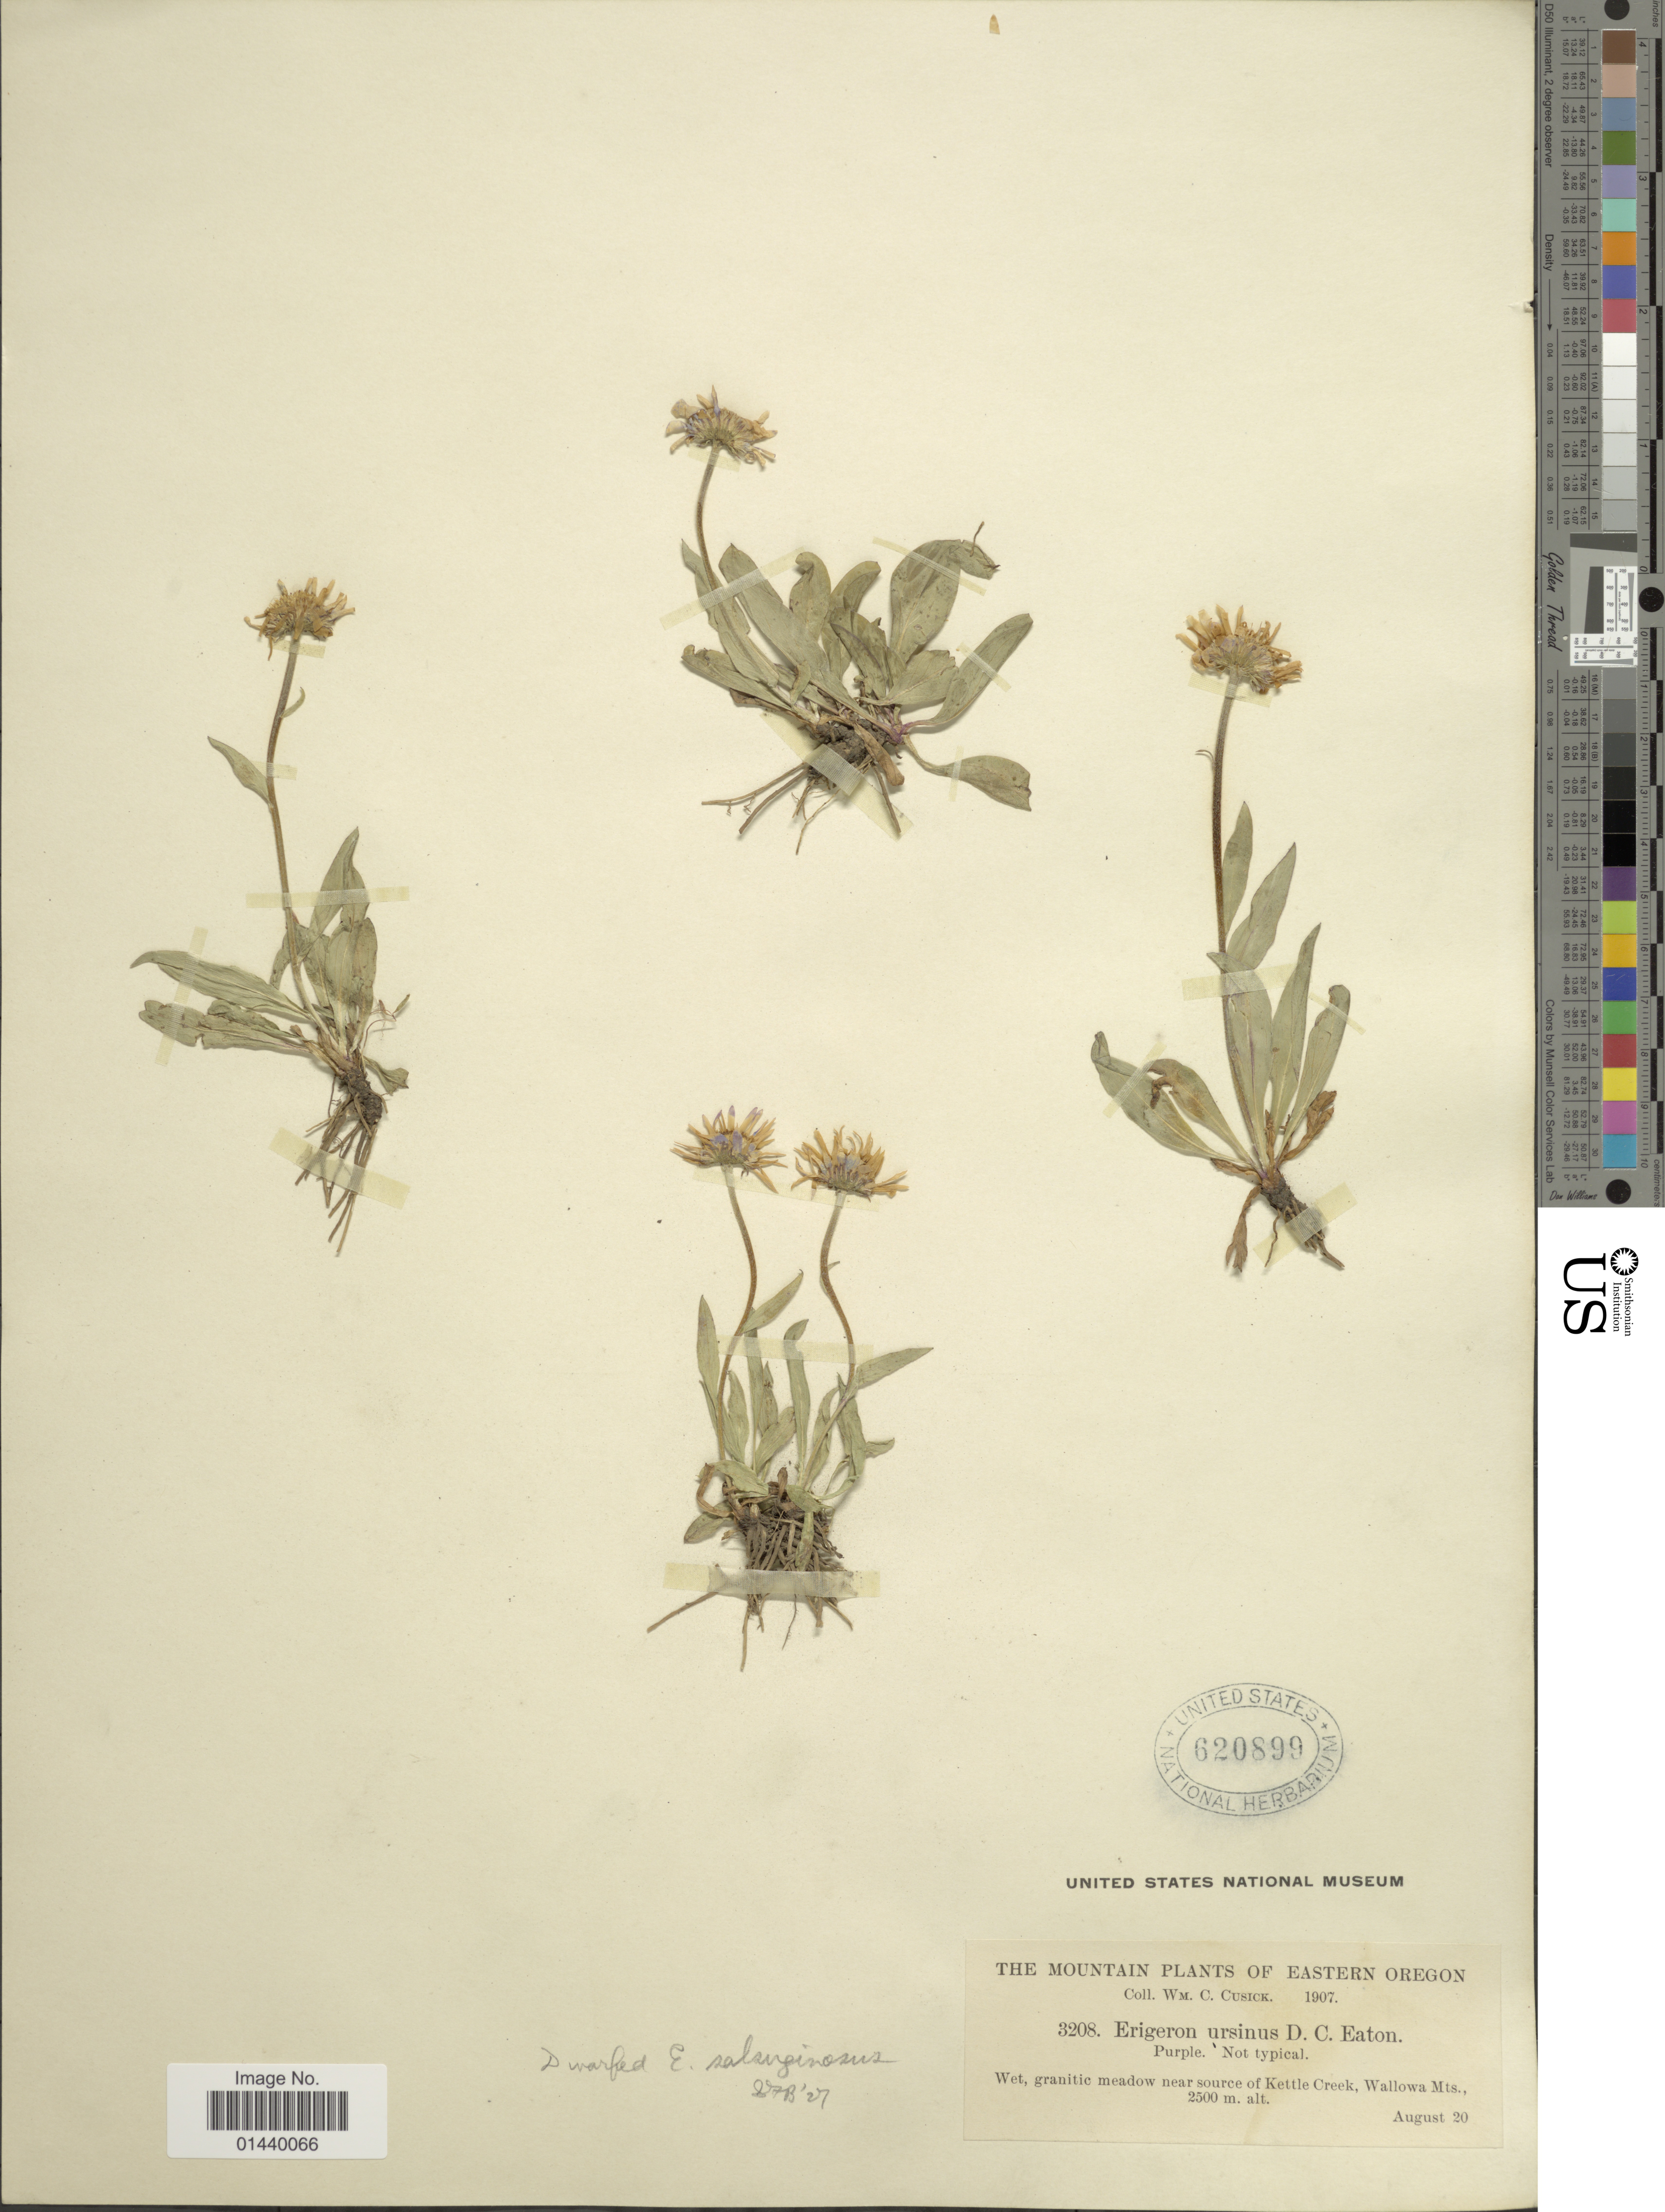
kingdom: Plantae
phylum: Tracheophyta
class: Magnoliopsida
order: Asterales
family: Asteraceae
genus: Erigeron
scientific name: Erigeron salsuginosus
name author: (Richardson ex R. Br.) A. Gray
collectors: W. C. Cusick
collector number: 3208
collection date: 1907-08-20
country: United States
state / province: Oregon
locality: Eastern Oregon. Wet, granitic meadow near source of Kettle Creek, Wallowa Mts.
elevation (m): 2500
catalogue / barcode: US 620899